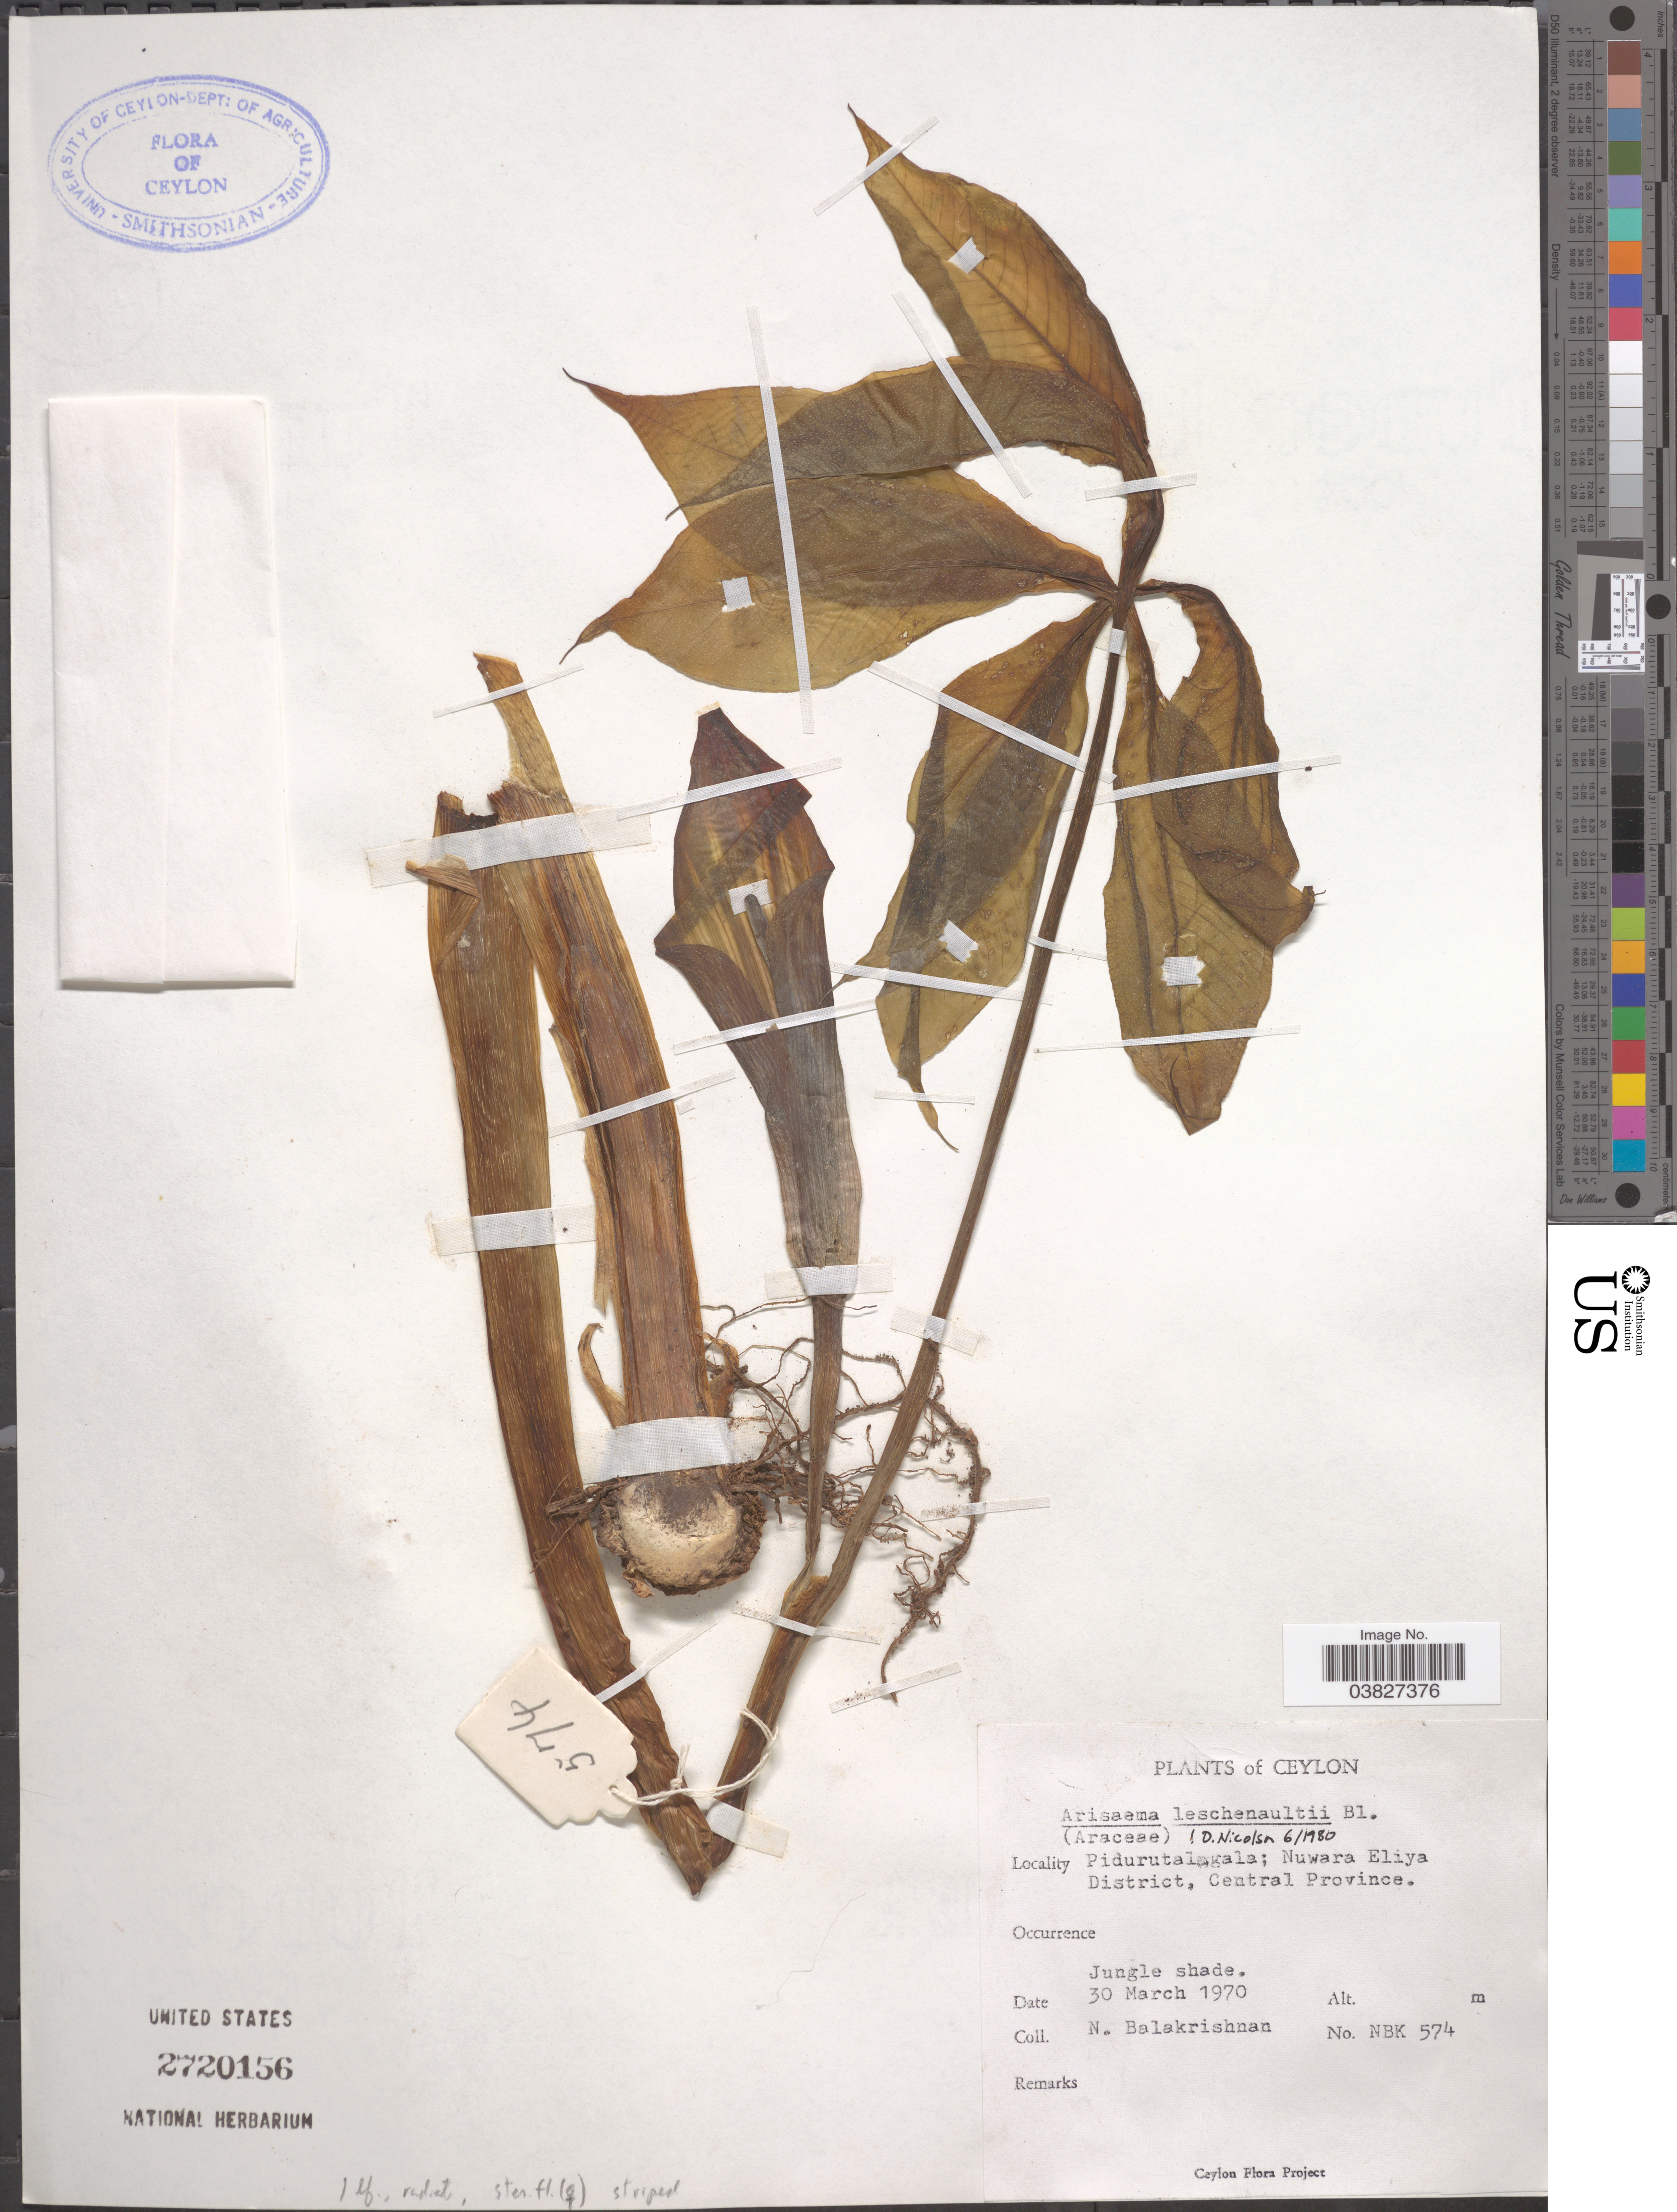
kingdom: Plantae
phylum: Tracheophyta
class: Liliopsida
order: Alismatales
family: Araceae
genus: Arisaema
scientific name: Arisaema leschenaultii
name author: Blume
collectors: N. Balakrishnan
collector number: NBK574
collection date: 1970-03-30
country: Sri Lanka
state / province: Central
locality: Ceylon. Pidurutal [illegible text]gala; Nuwara Eliya District, Central Province.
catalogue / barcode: US 2720156